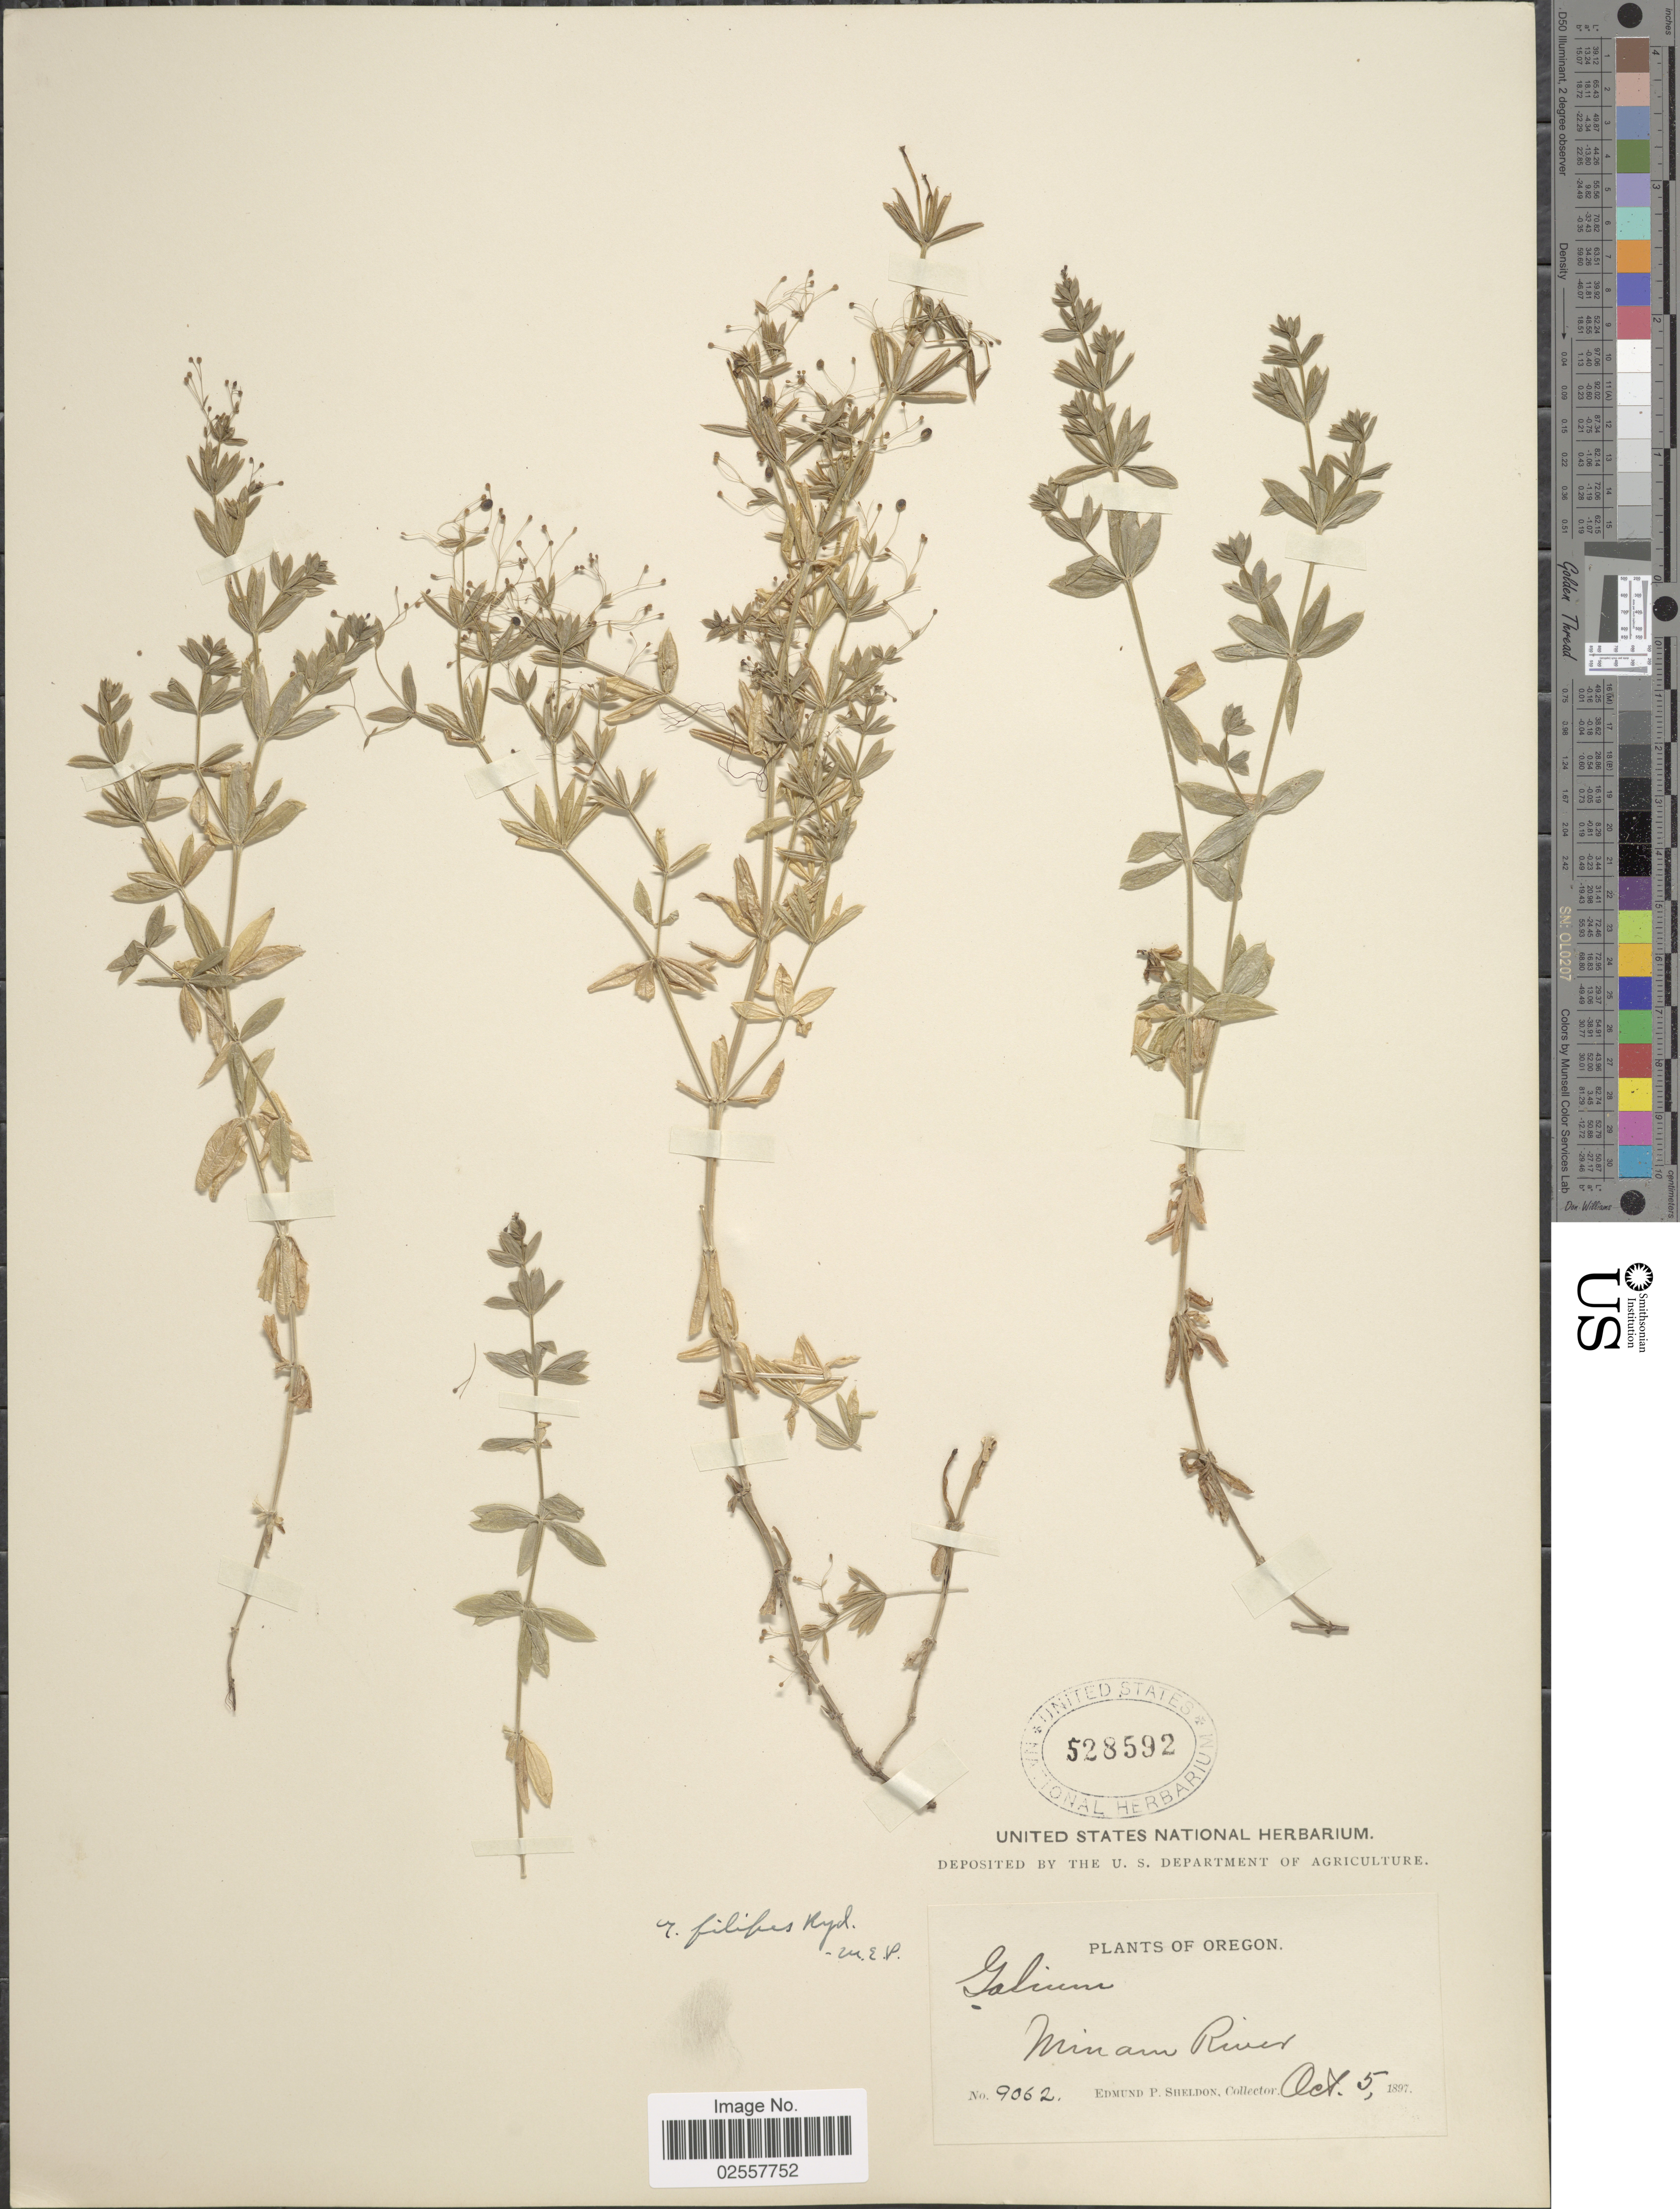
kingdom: Plantae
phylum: Tracheophyta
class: Magnoliopsida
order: Gentianales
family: Rubiaceae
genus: Galium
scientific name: Galium filipes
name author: Rydb.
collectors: E. P. Sheldon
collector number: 9062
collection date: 1897-10-05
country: United States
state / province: Oregon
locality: Minam River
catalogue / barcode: US 528592